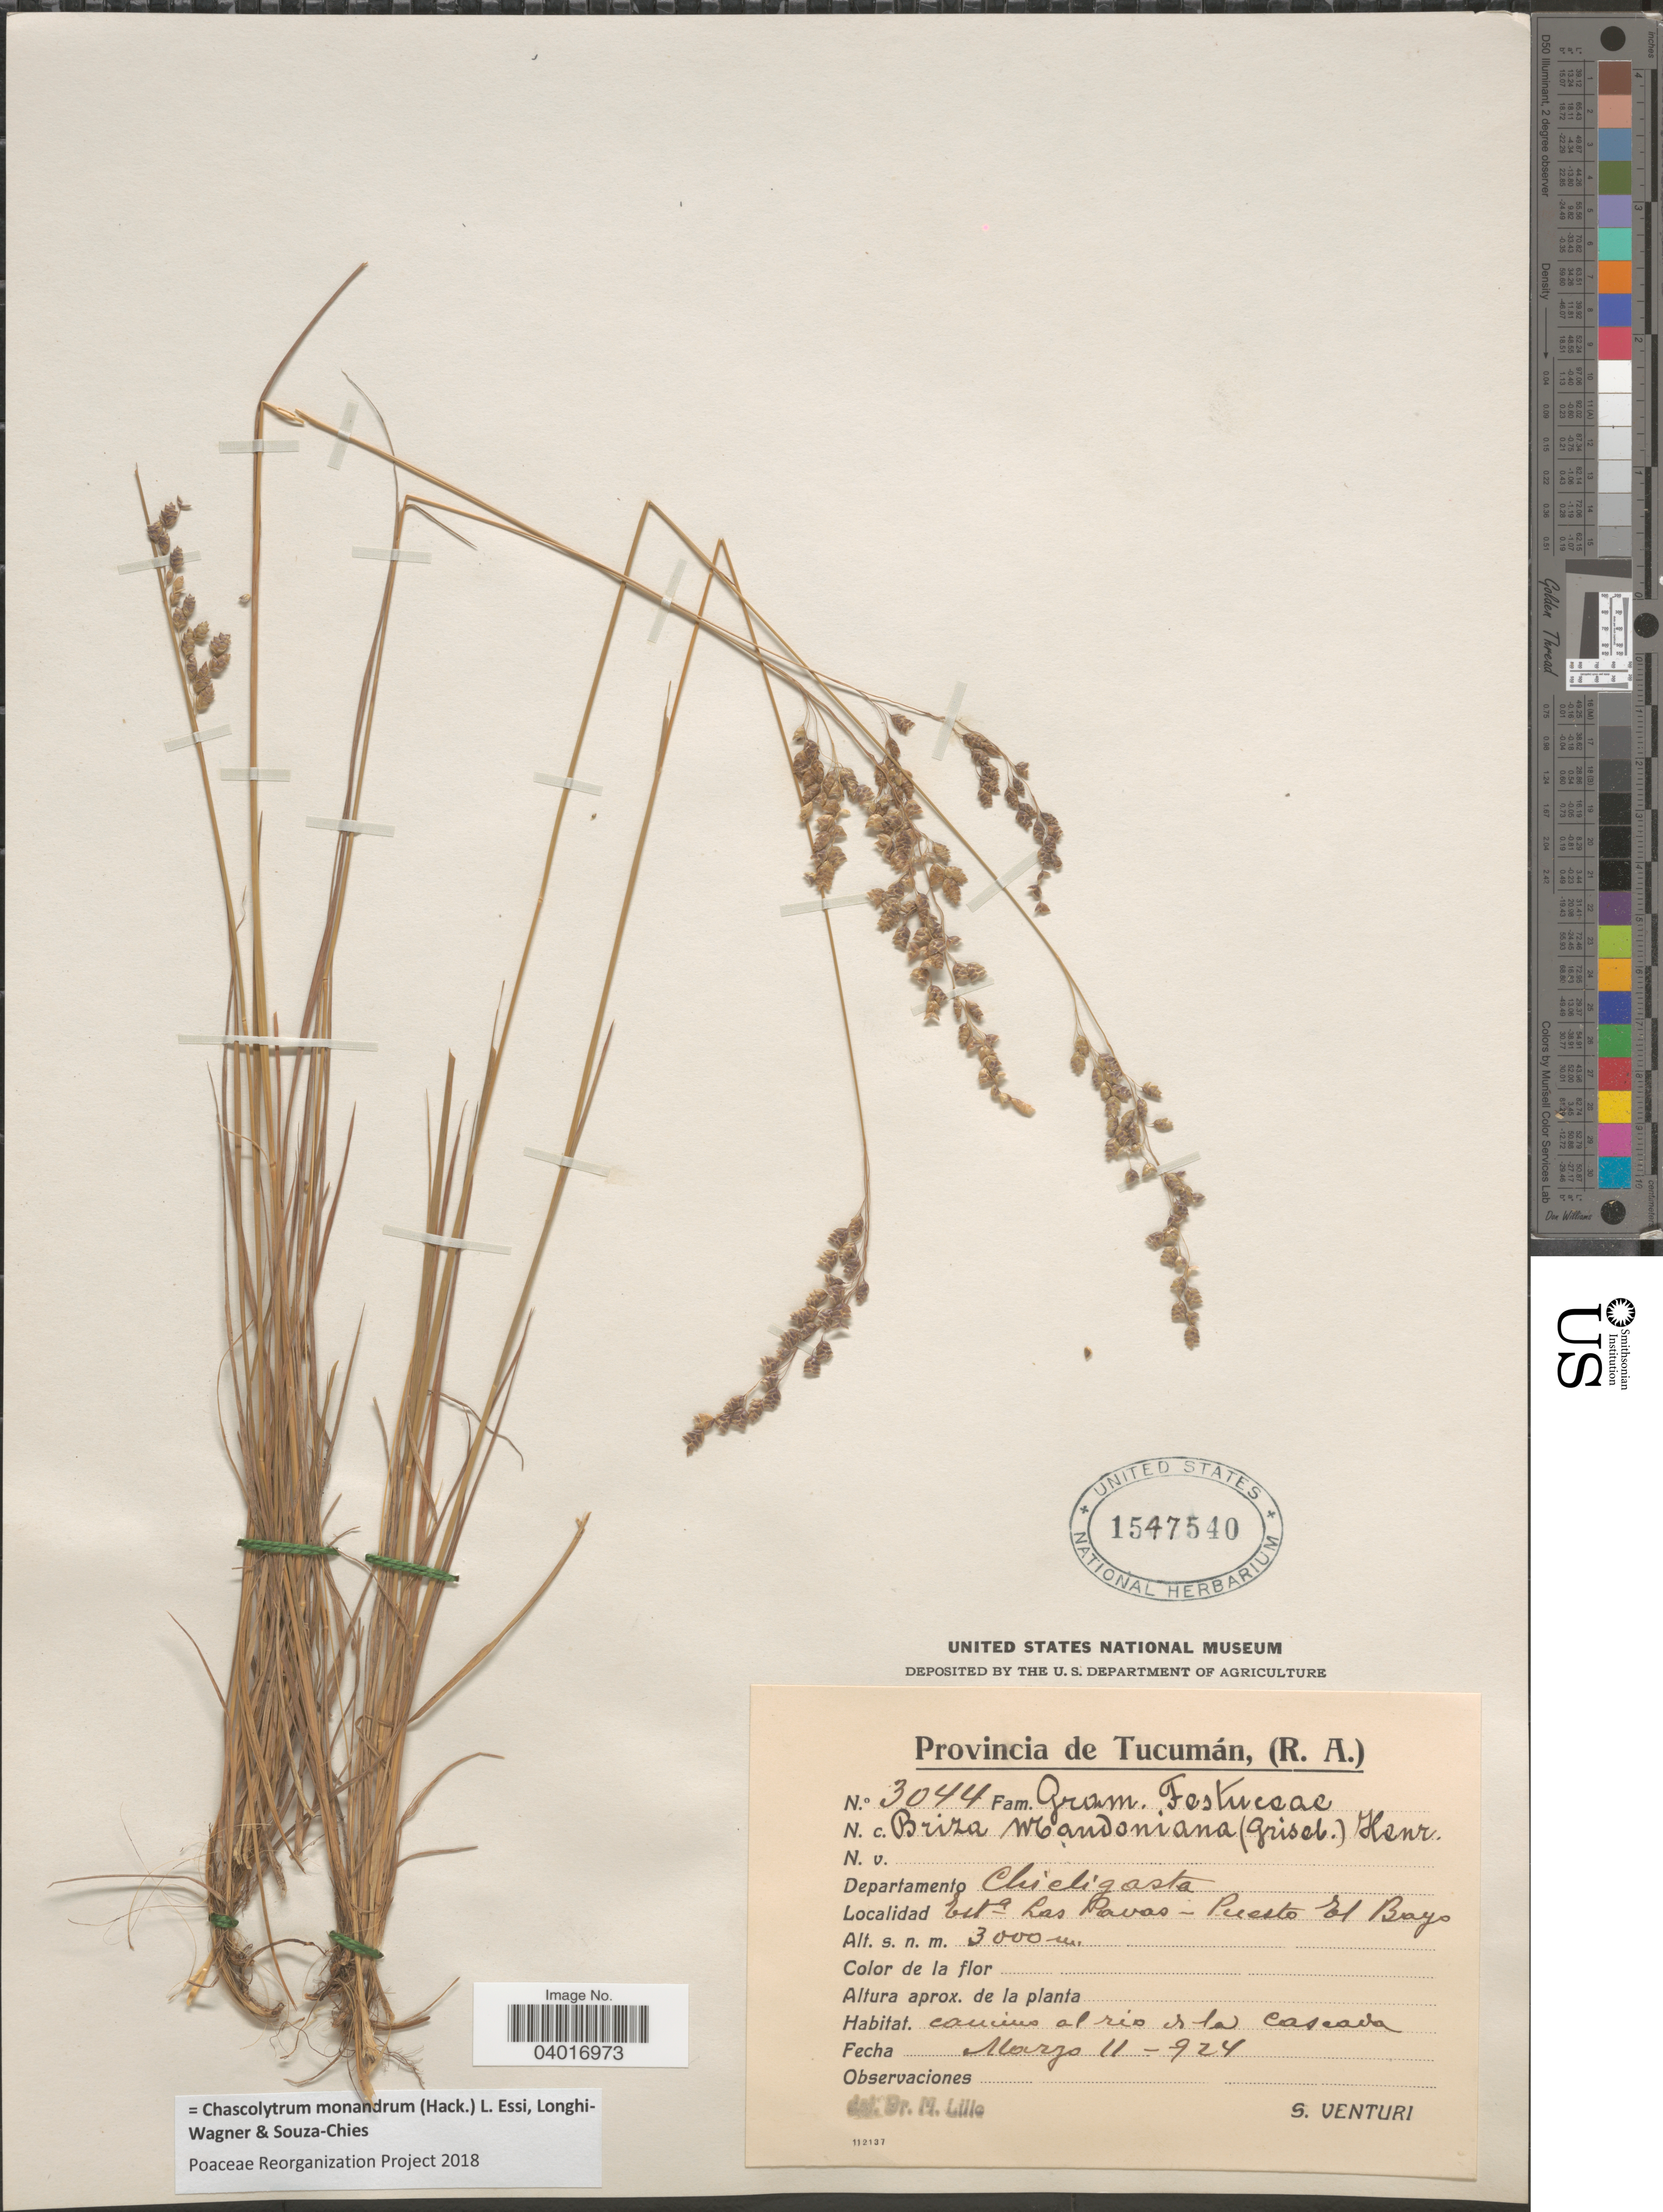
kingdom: Plantae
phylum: Tracheophyta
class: Liliopsida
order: Poales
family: Poaceae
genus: Chascolytrum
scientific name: Chascolytrum monandrum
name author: (Hack.) L. Essi et al.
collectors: S. Venturi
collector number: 3044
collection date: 1924-03-11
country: Argentina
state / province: Tucuman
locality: Departamento Chicligasta. Esta Las Pavas - Puesto El Bayo.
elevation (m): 3000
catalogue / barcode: US 1547540